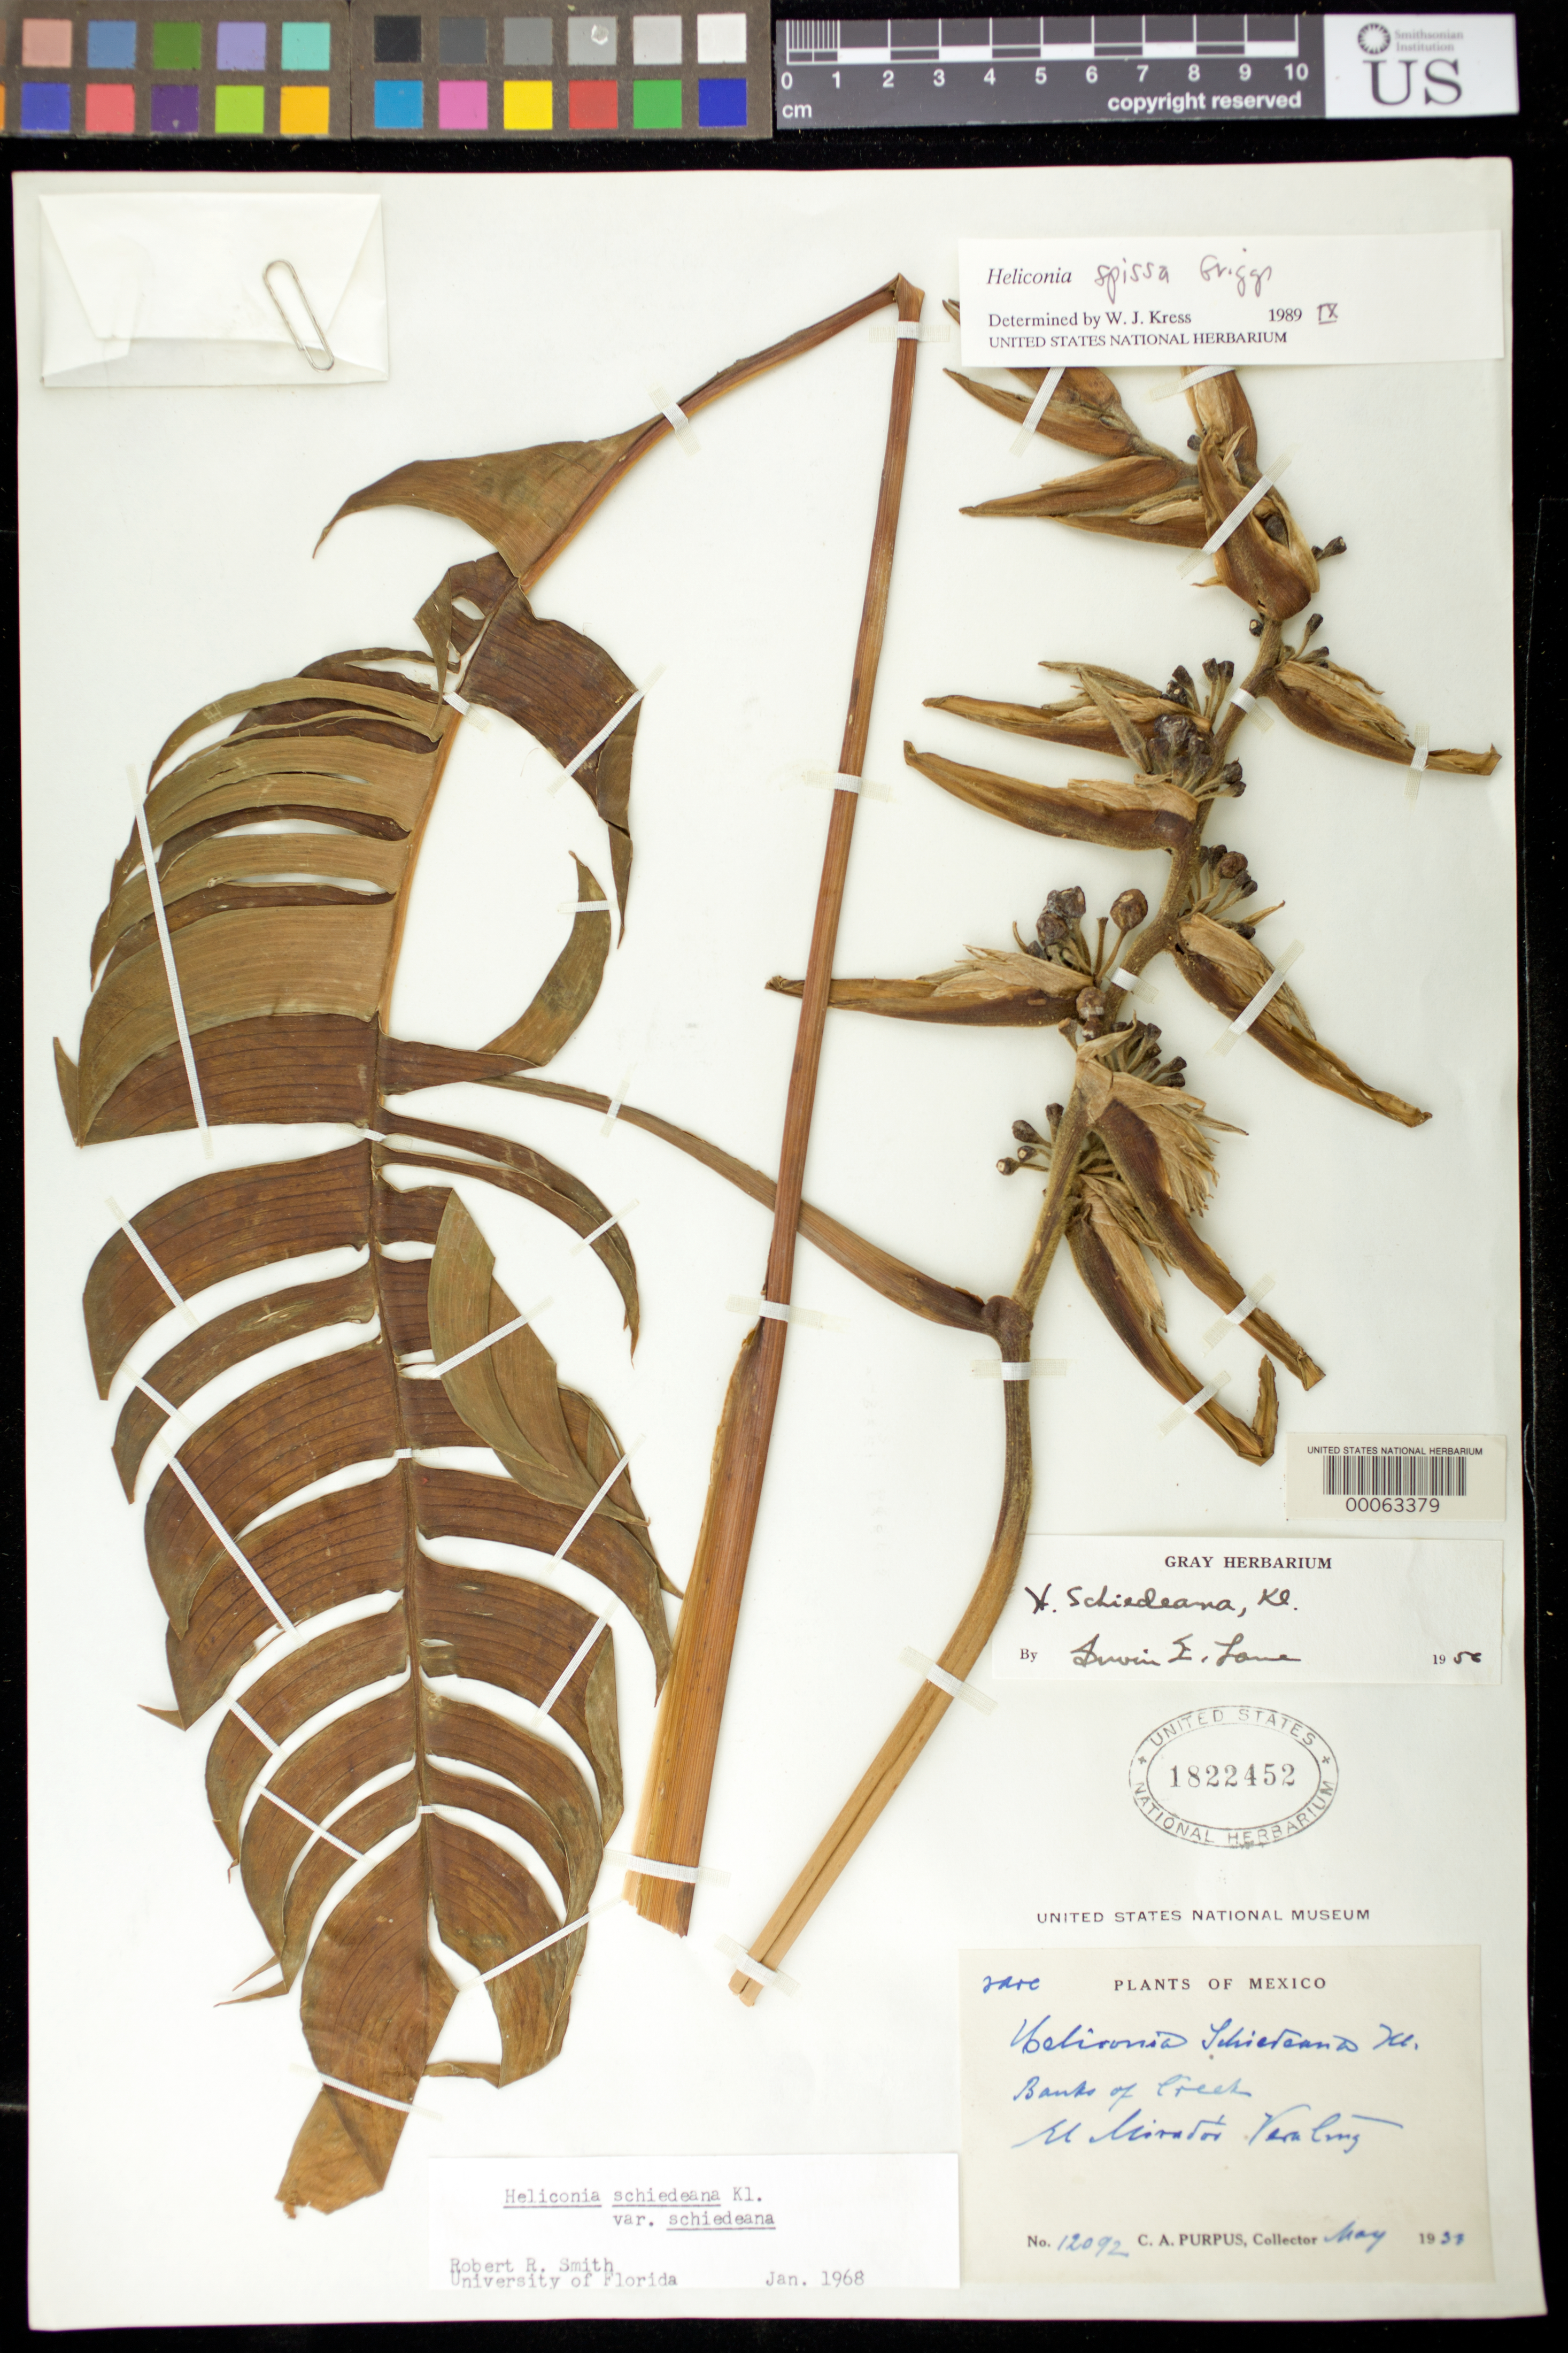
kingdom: Plantae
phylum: Tracheophyta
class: Liliopsida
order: Zingiberales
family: Heliconiaceae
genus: Heliconia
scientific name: Heliconia spissa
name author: R.F. Griggs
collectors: C. A. Purpus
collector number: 12092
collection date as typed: May 1933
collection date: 1933-05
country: Mexico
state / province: Veracruz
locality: Banks of creek, el mirador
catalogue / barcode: US 1822452